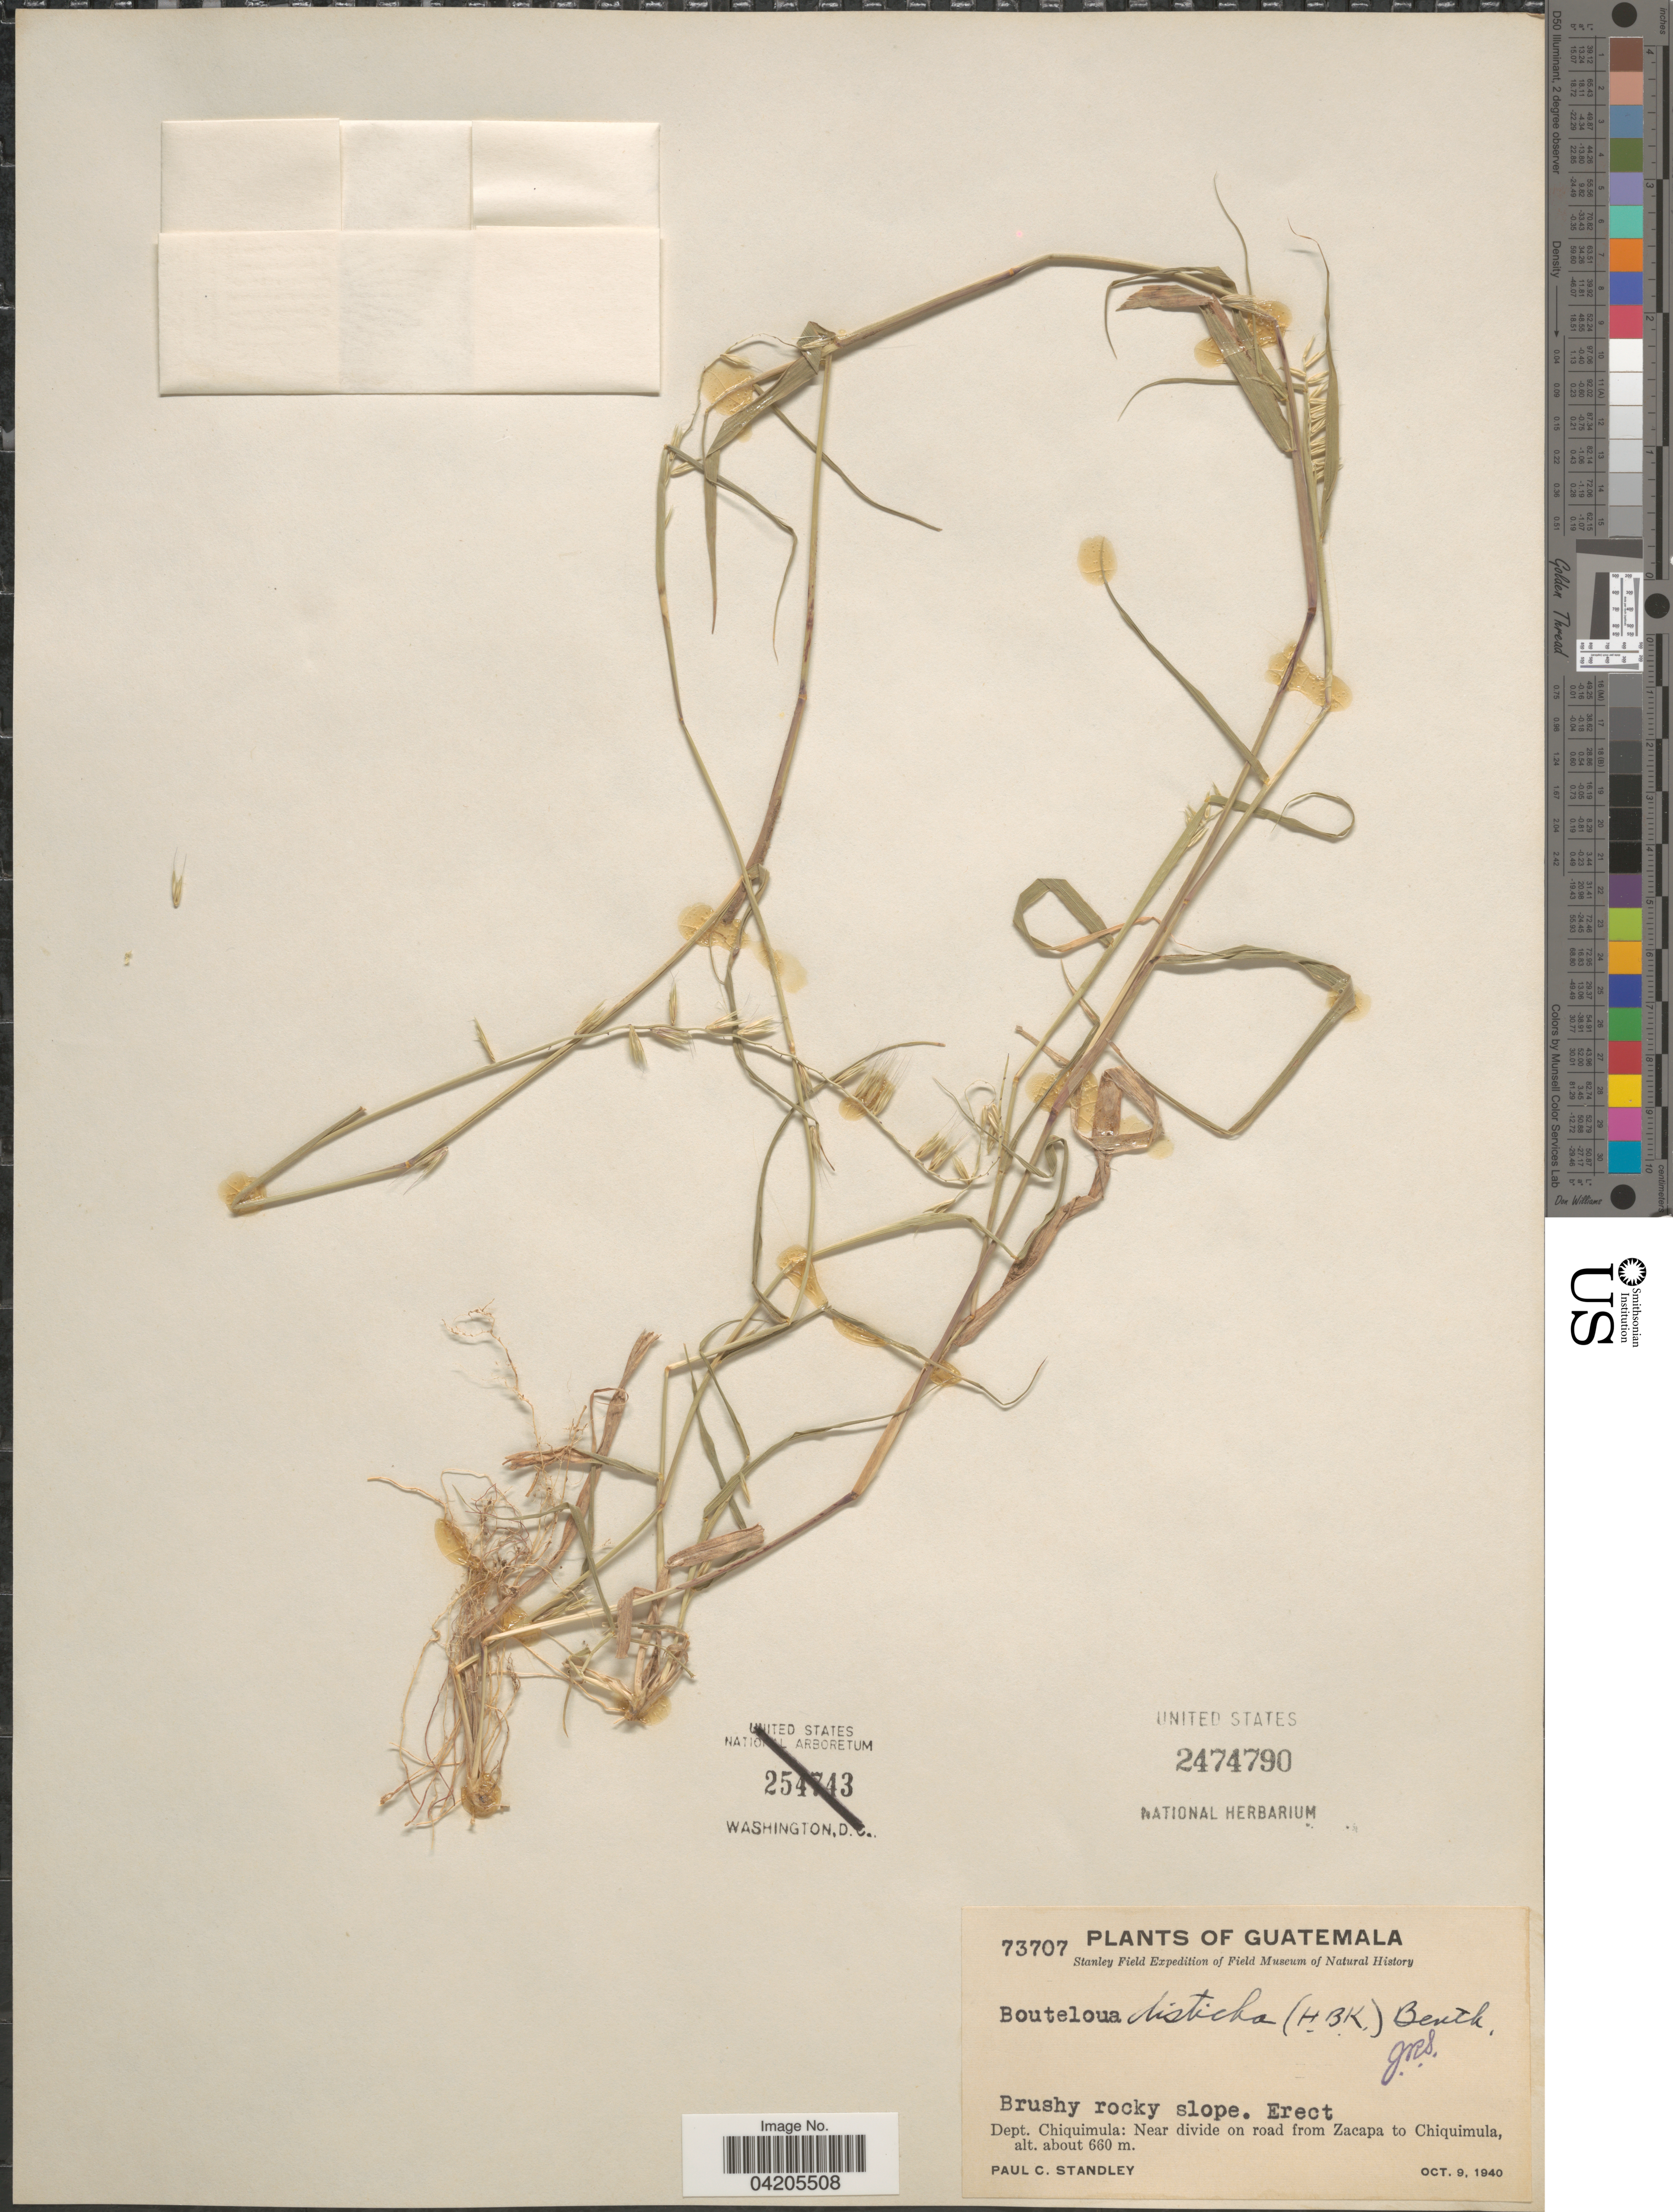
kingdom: Plantae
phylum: Tracheophyta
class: Liliopsida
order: Poales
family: Poaceae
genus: Bouteloua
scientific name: Bouteloua disticha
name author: (Kunth) Benth.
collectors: P. C. Standley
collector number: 73707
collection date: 1940-10-09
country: Guatemala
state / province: Chiquimula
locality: Stanley Field Expedition. Dept. Chiquimula: Near divide on road from Zacapa to Chiquimula.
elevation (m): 660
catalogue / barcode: US 2474790